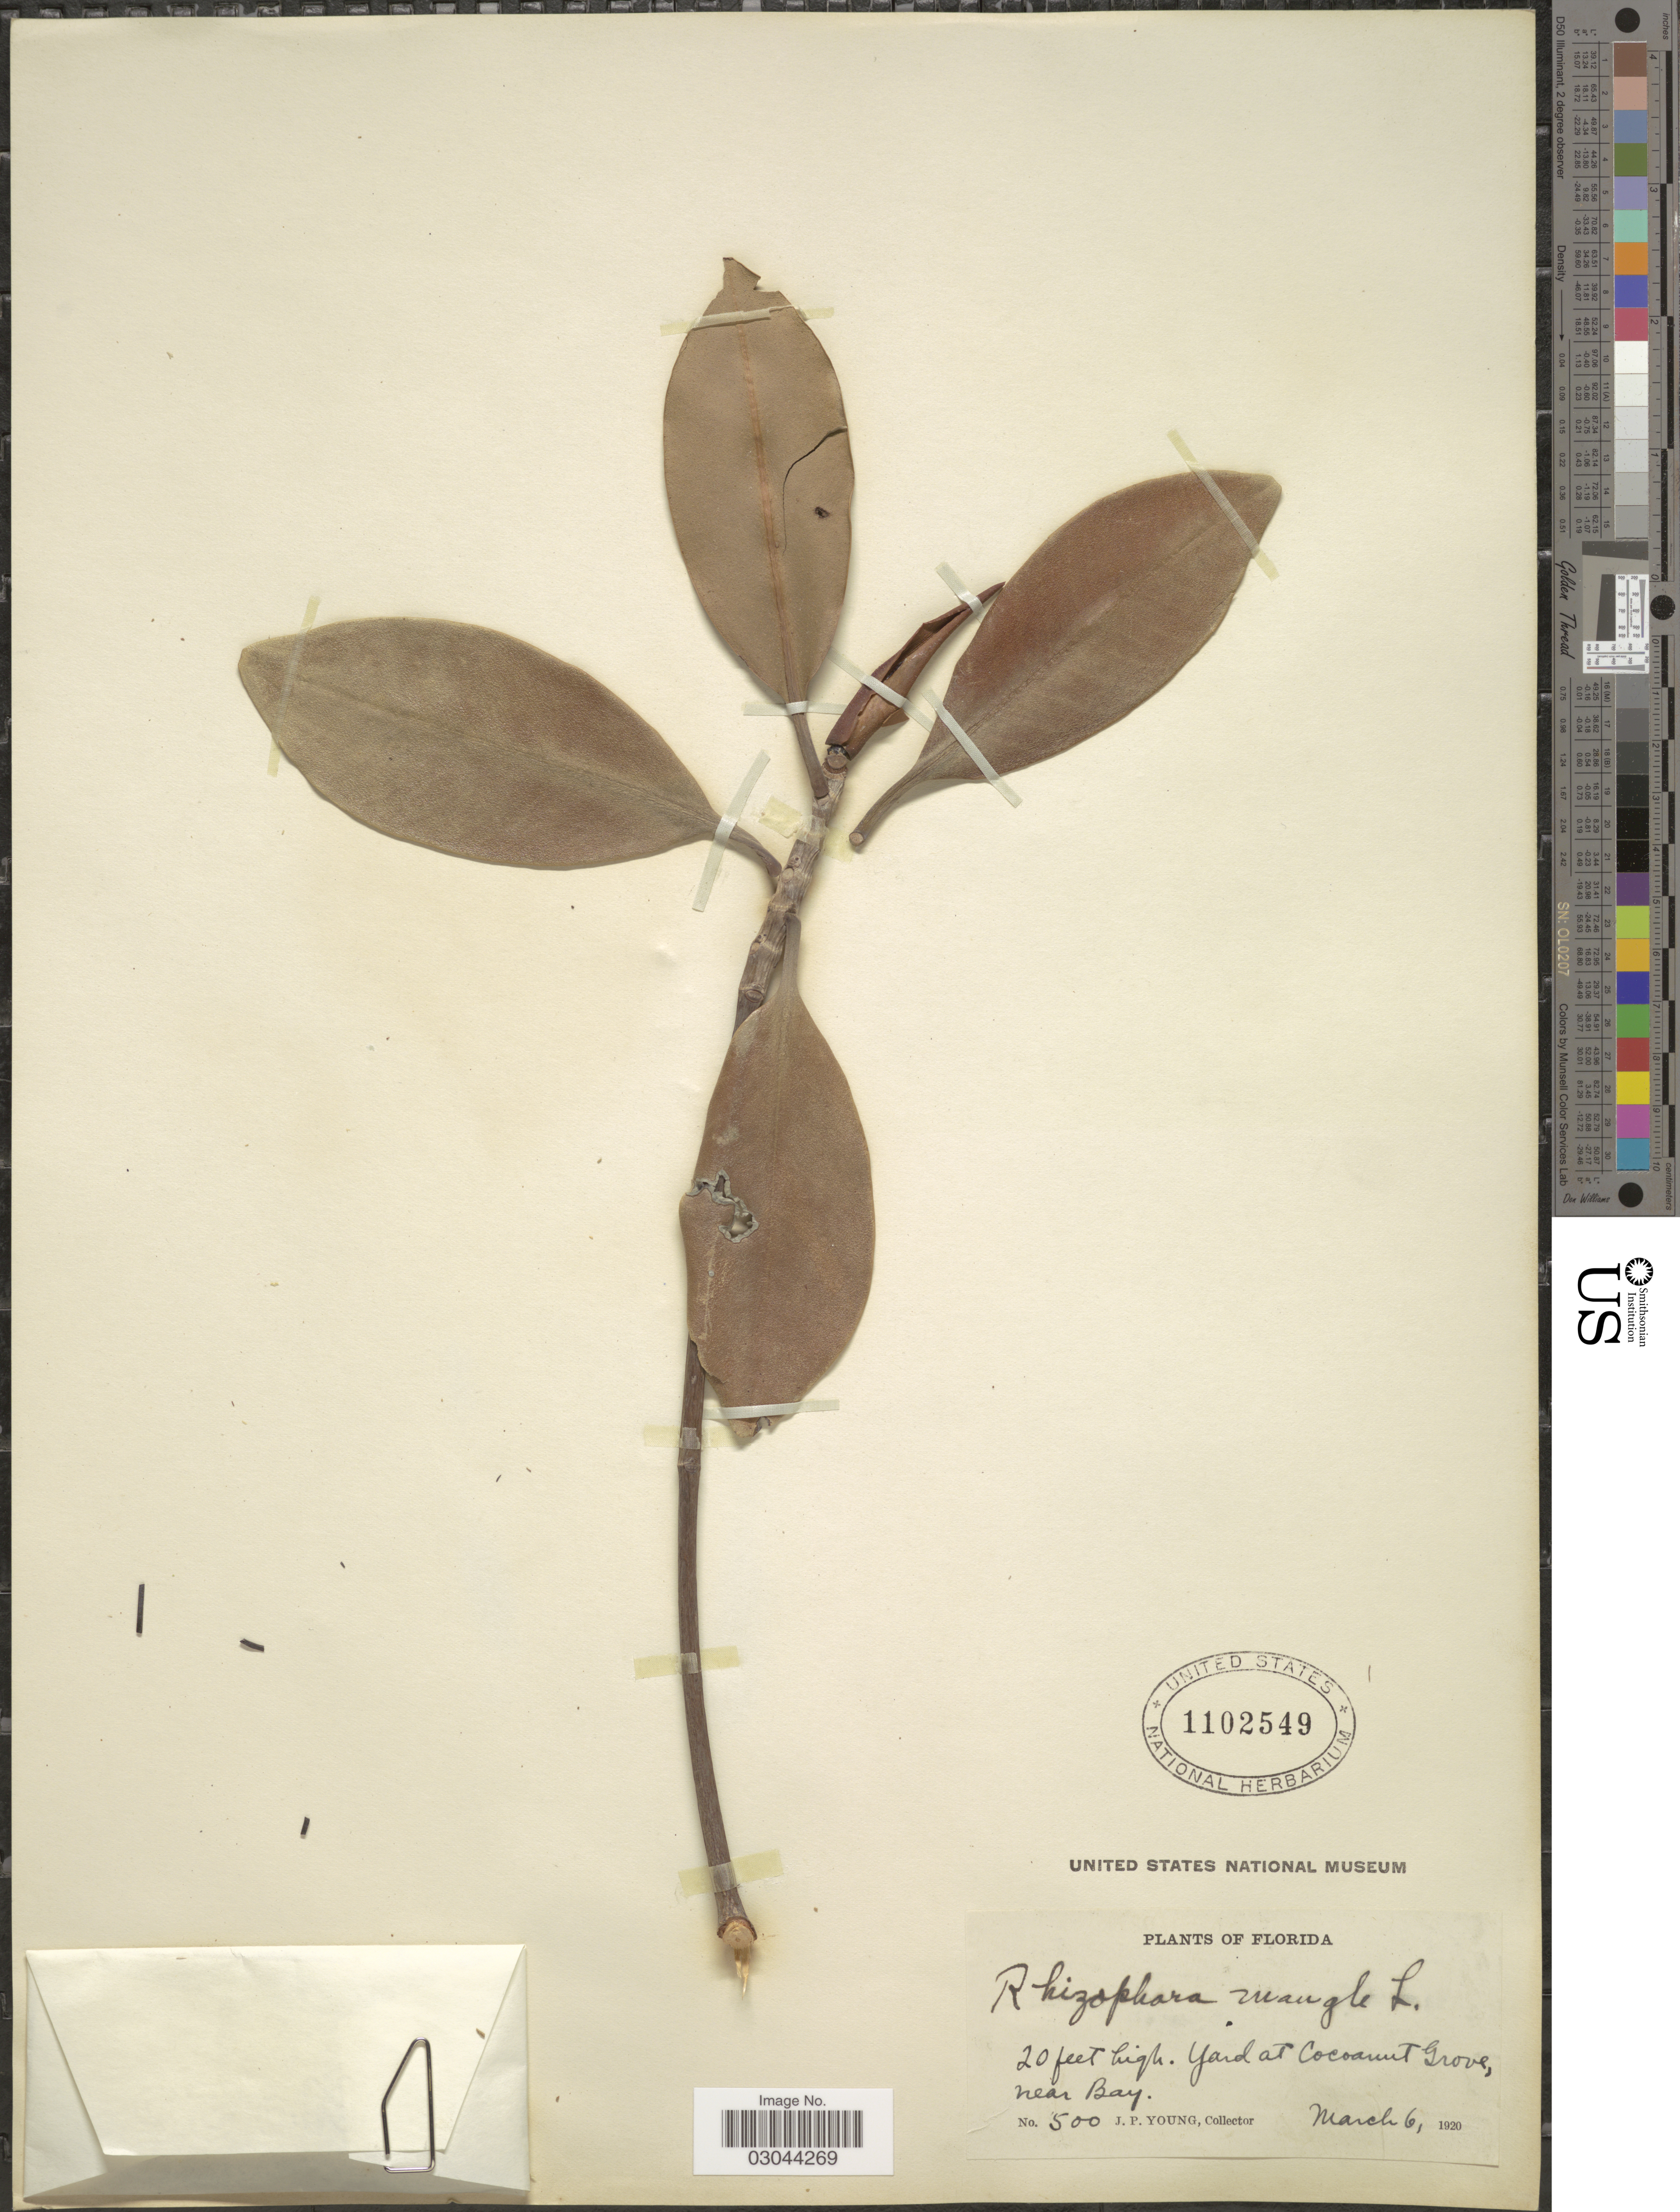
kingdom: Plantae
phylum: Tracheophyta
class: Magnoliopsida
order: Malpighiales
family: Rhizophoraceae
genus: Rhizophora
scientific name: Rhizophora mangle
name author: L.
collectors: J. P. Young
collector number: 500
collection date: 1920-03-06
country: United States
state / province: Florida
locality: Yard to Cocoanut Grove, near Bay.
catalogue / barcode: US 1102549